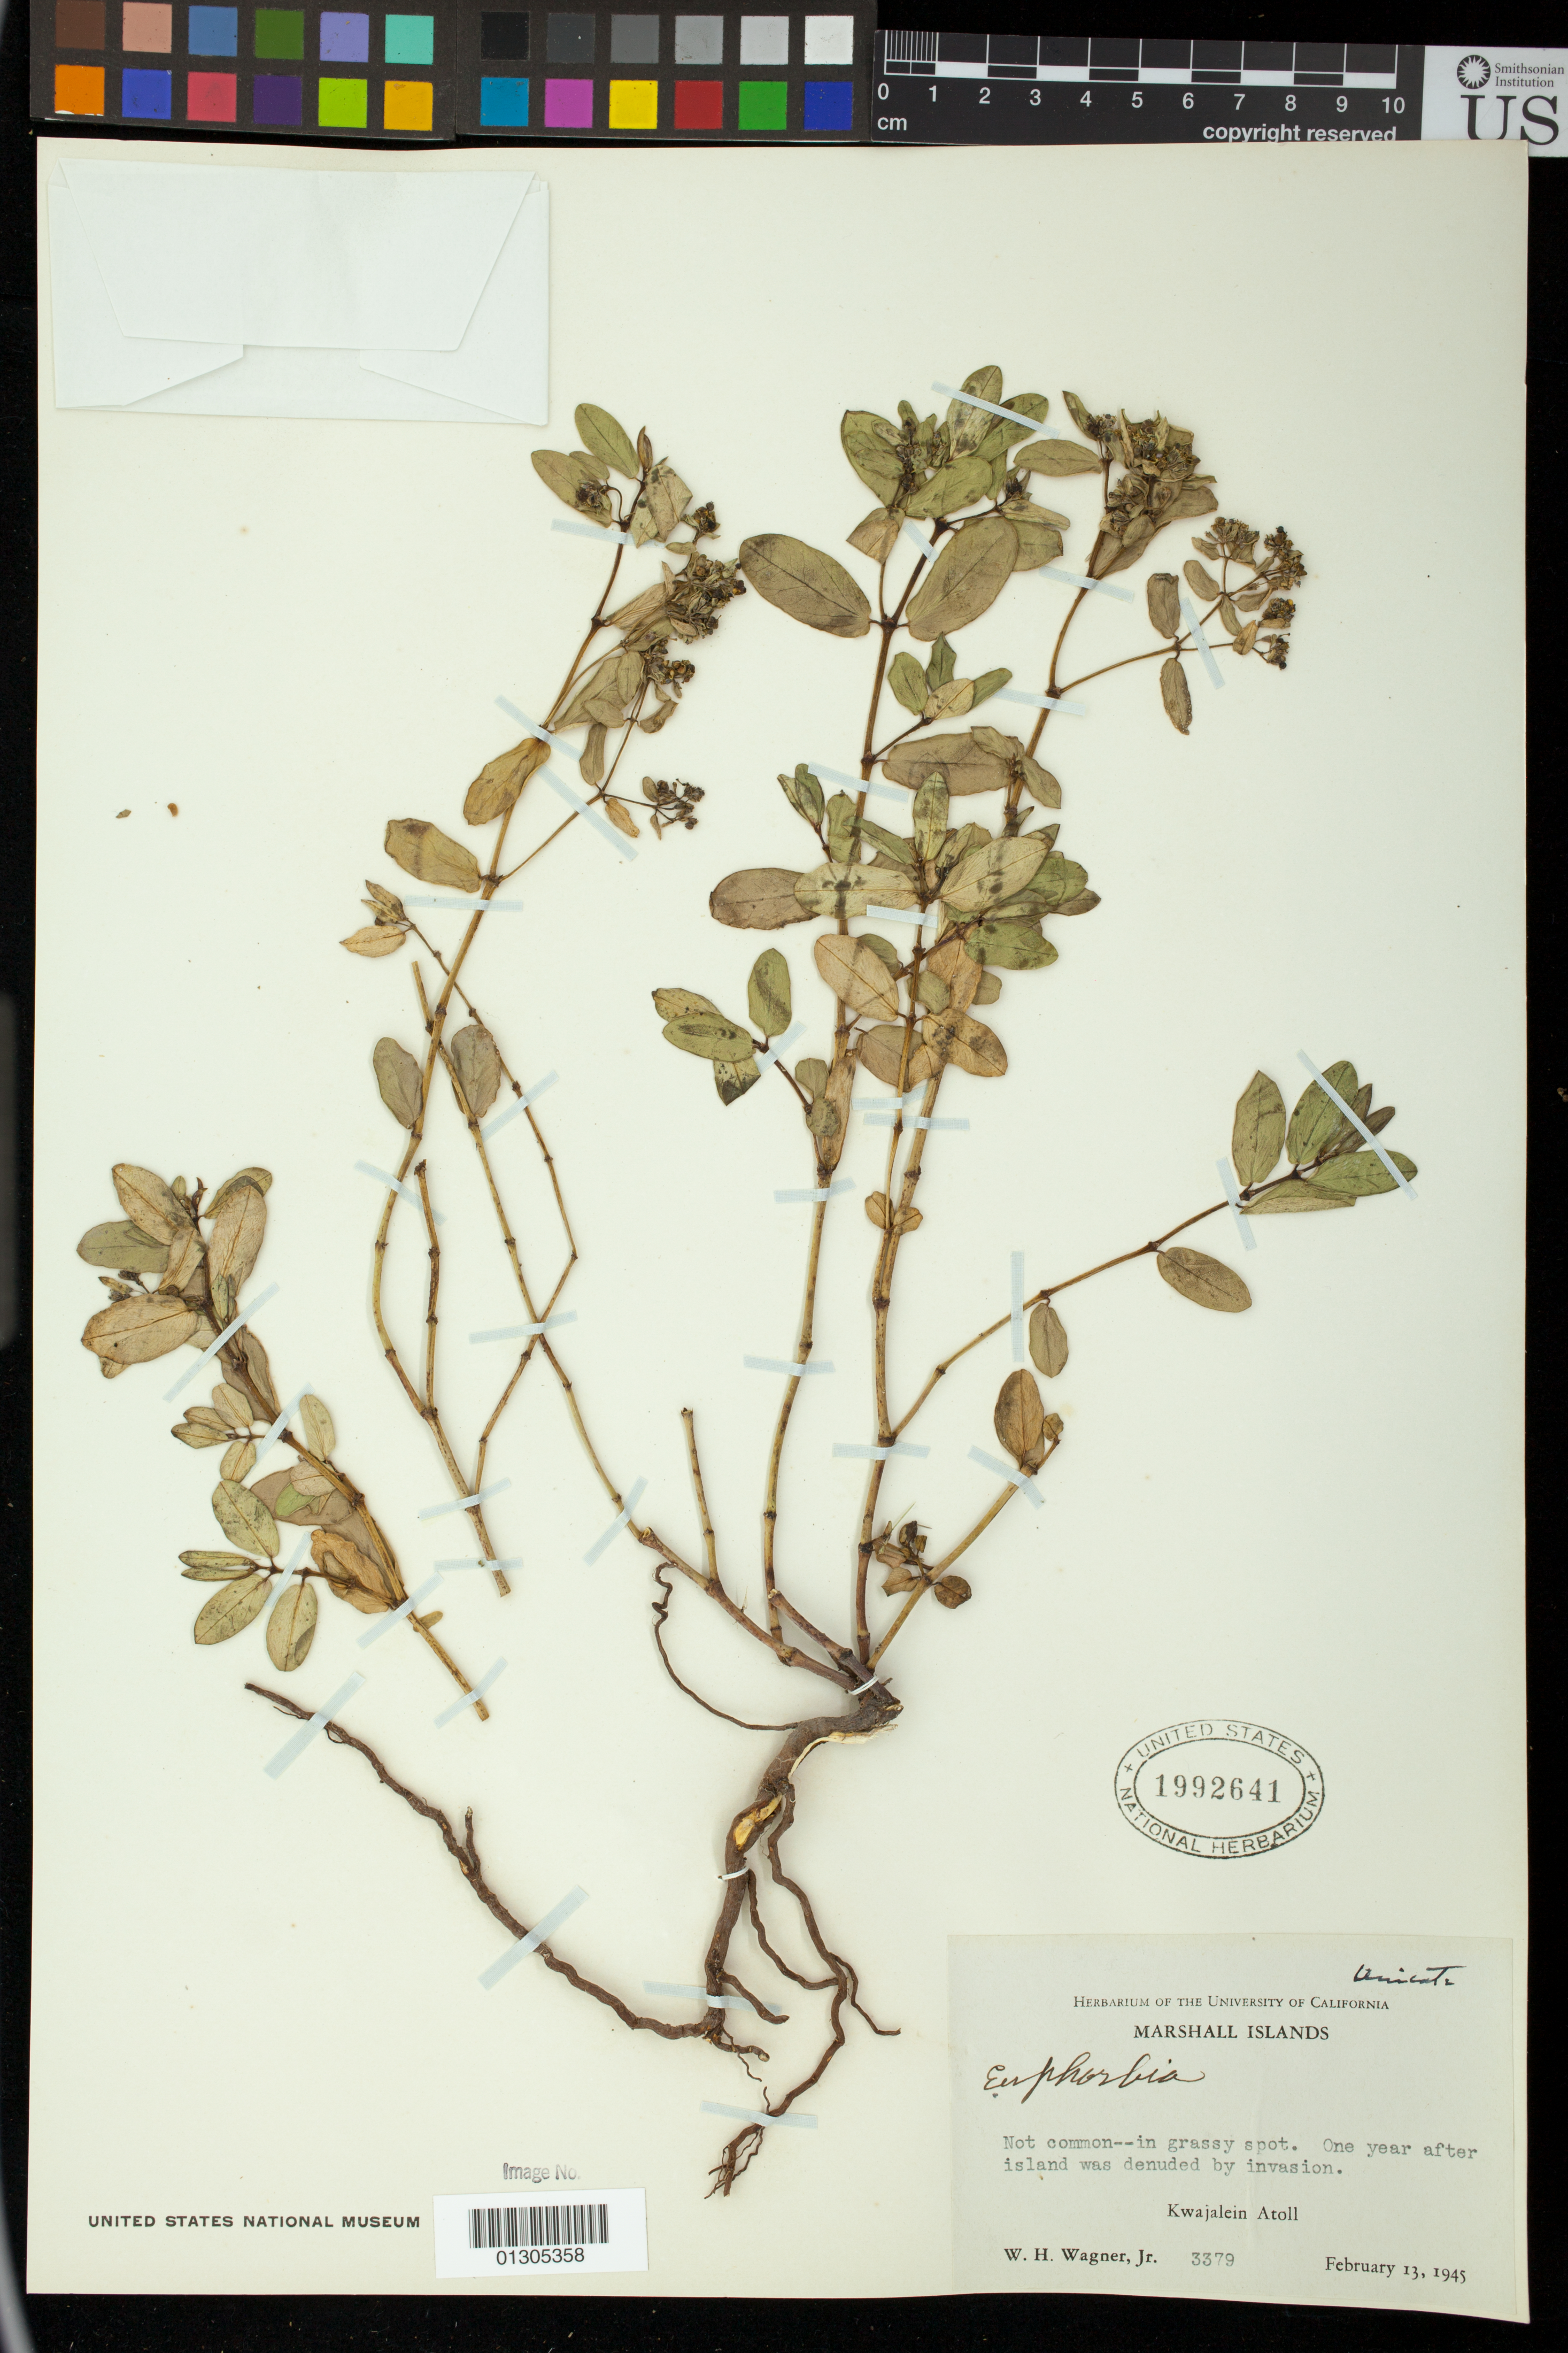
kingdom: Plantae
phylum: Tracheophyta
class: Magnoliopsida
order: Malpighiales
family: Euphorbiaceae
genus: Euphorbia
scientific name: Euphorbia chamissonis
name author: (Klotzsch ex Klotzsch & Garcke) Boiss.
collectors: W. H. Wagner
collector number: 3379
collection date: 1945-02-13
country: Marshall Islands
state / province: Kwajalein Atoll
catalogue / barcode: US 1992641